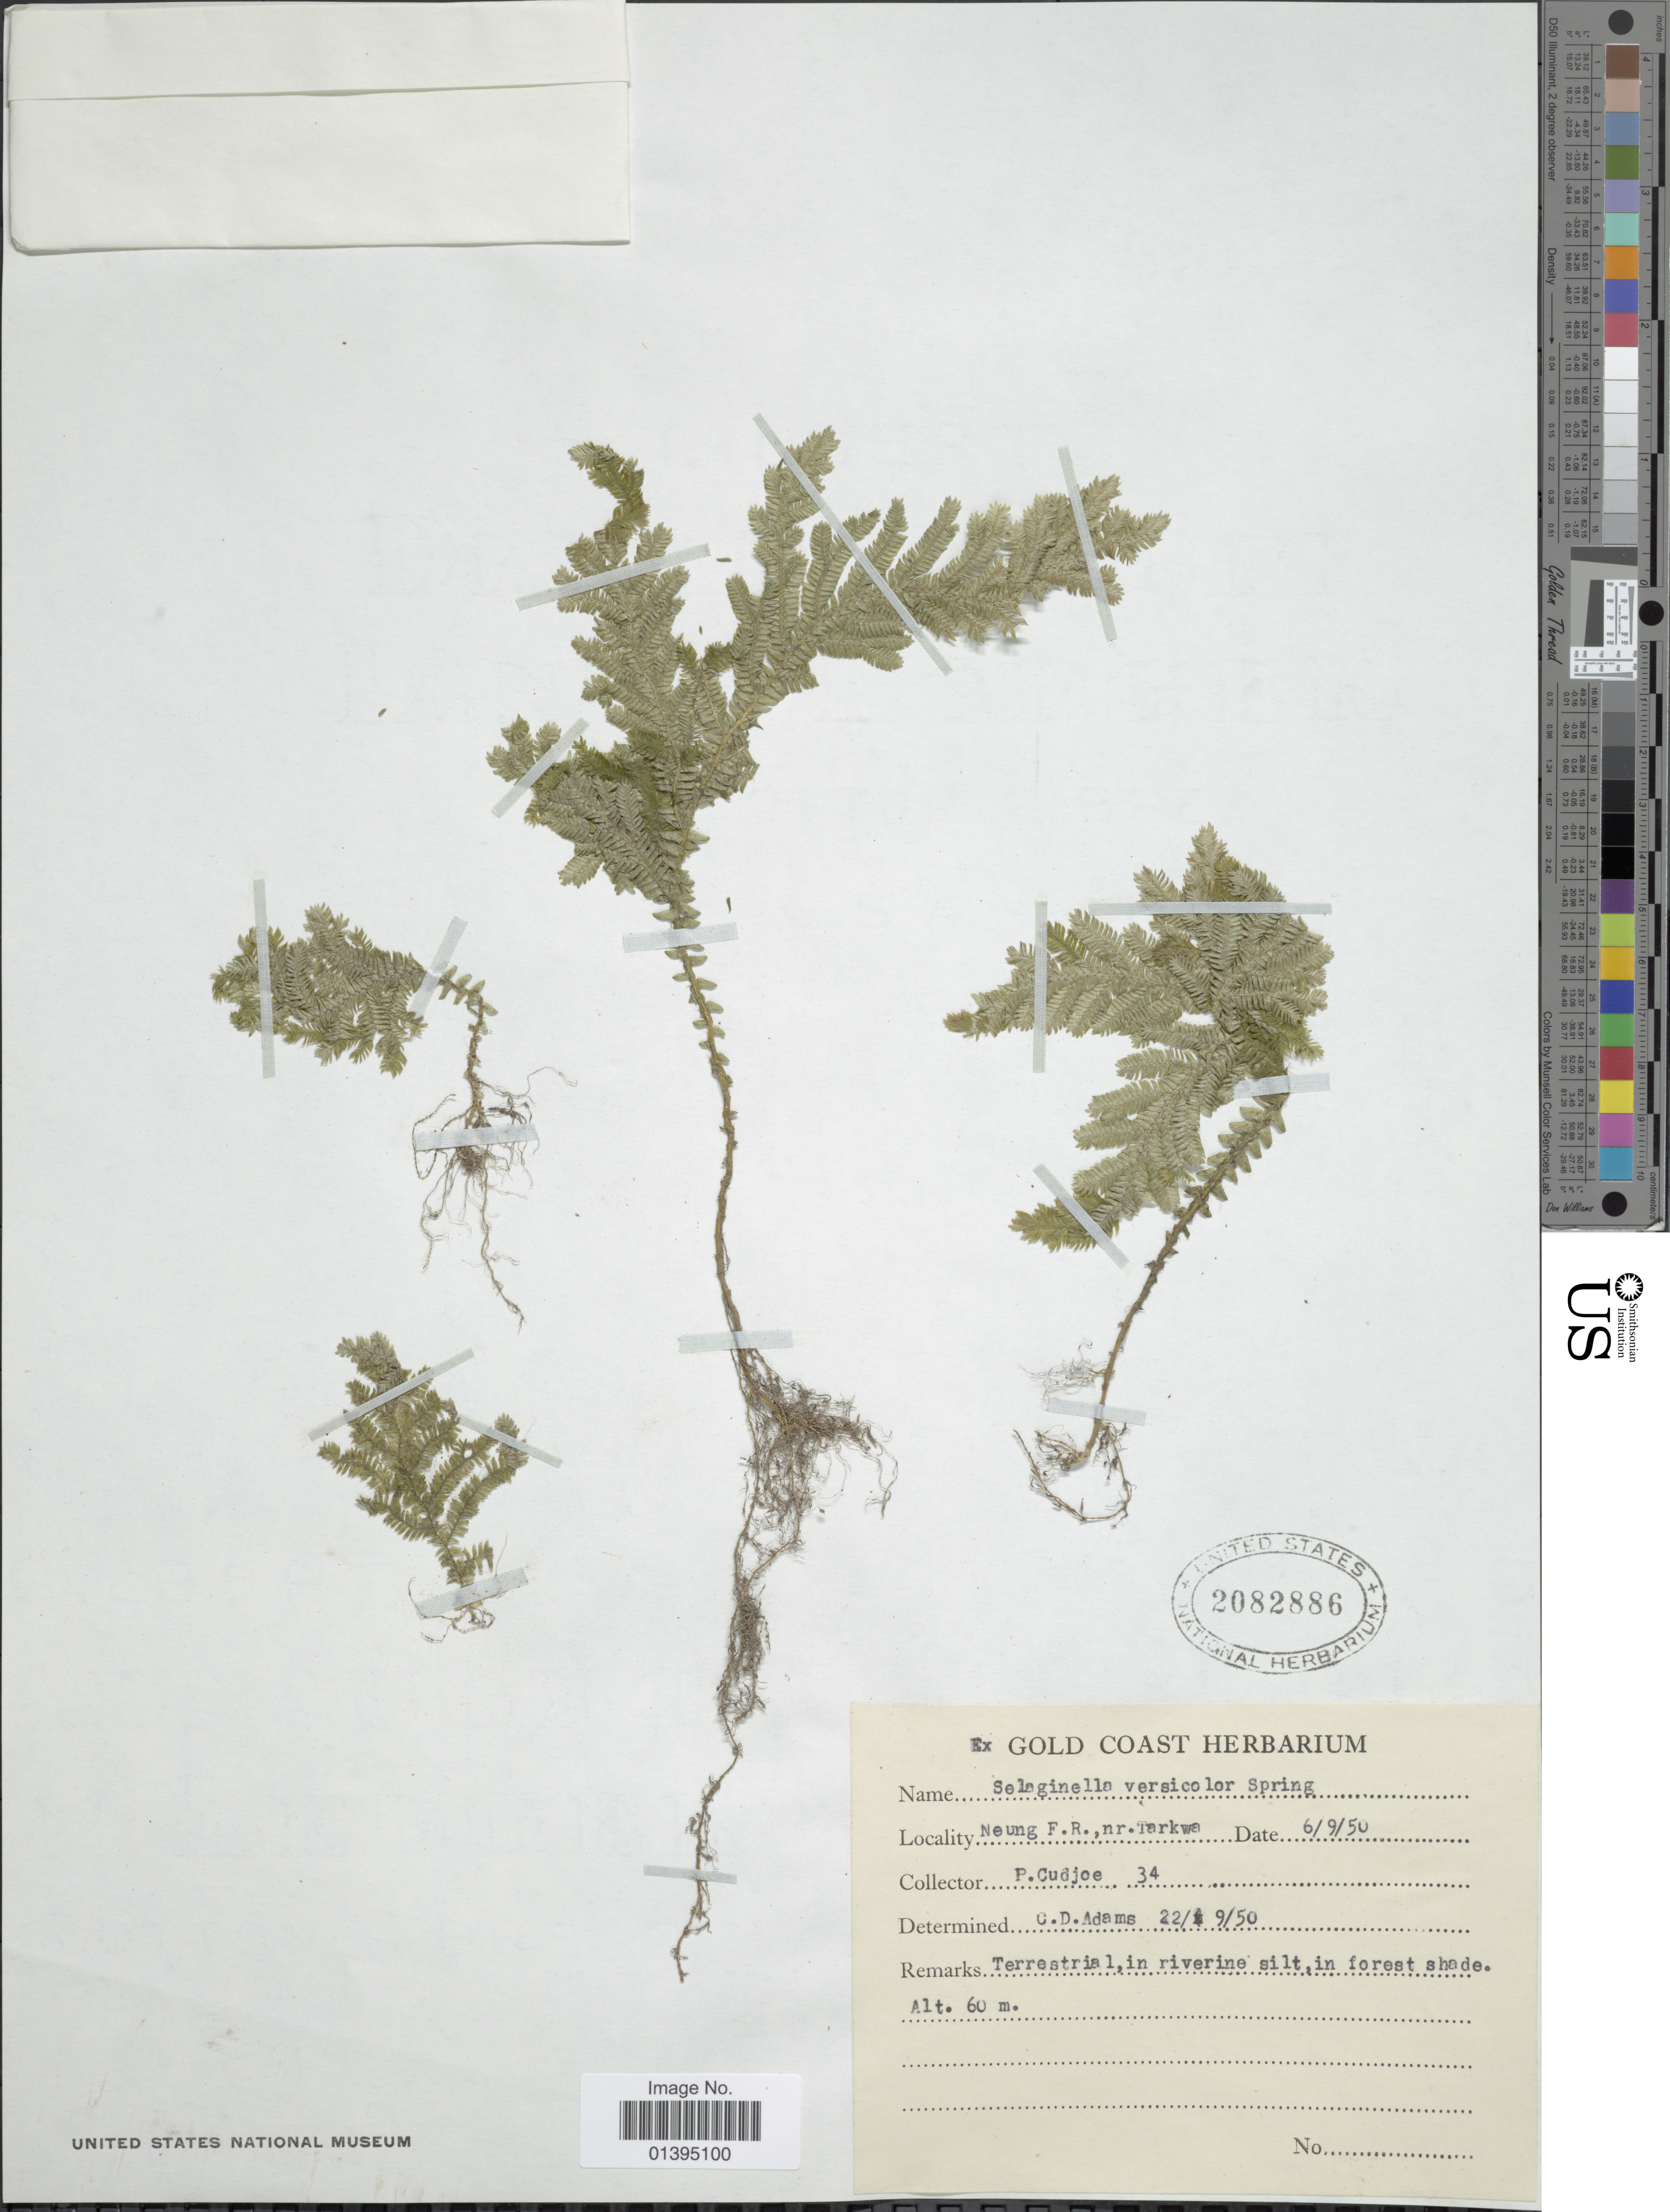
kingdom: Plantae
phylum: Tracheophyta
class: Lycopodiopsida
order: Selaginellales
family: Selaginellaceae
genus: Selaginella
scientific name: Selaginella versicolor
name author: Spring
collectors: P. Cudjoe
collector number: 34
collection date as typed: Transcribed d/m/y: 6/9/50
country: Ghana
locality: Neung F.R., nr. Tarkwa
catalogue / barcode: US 2082886